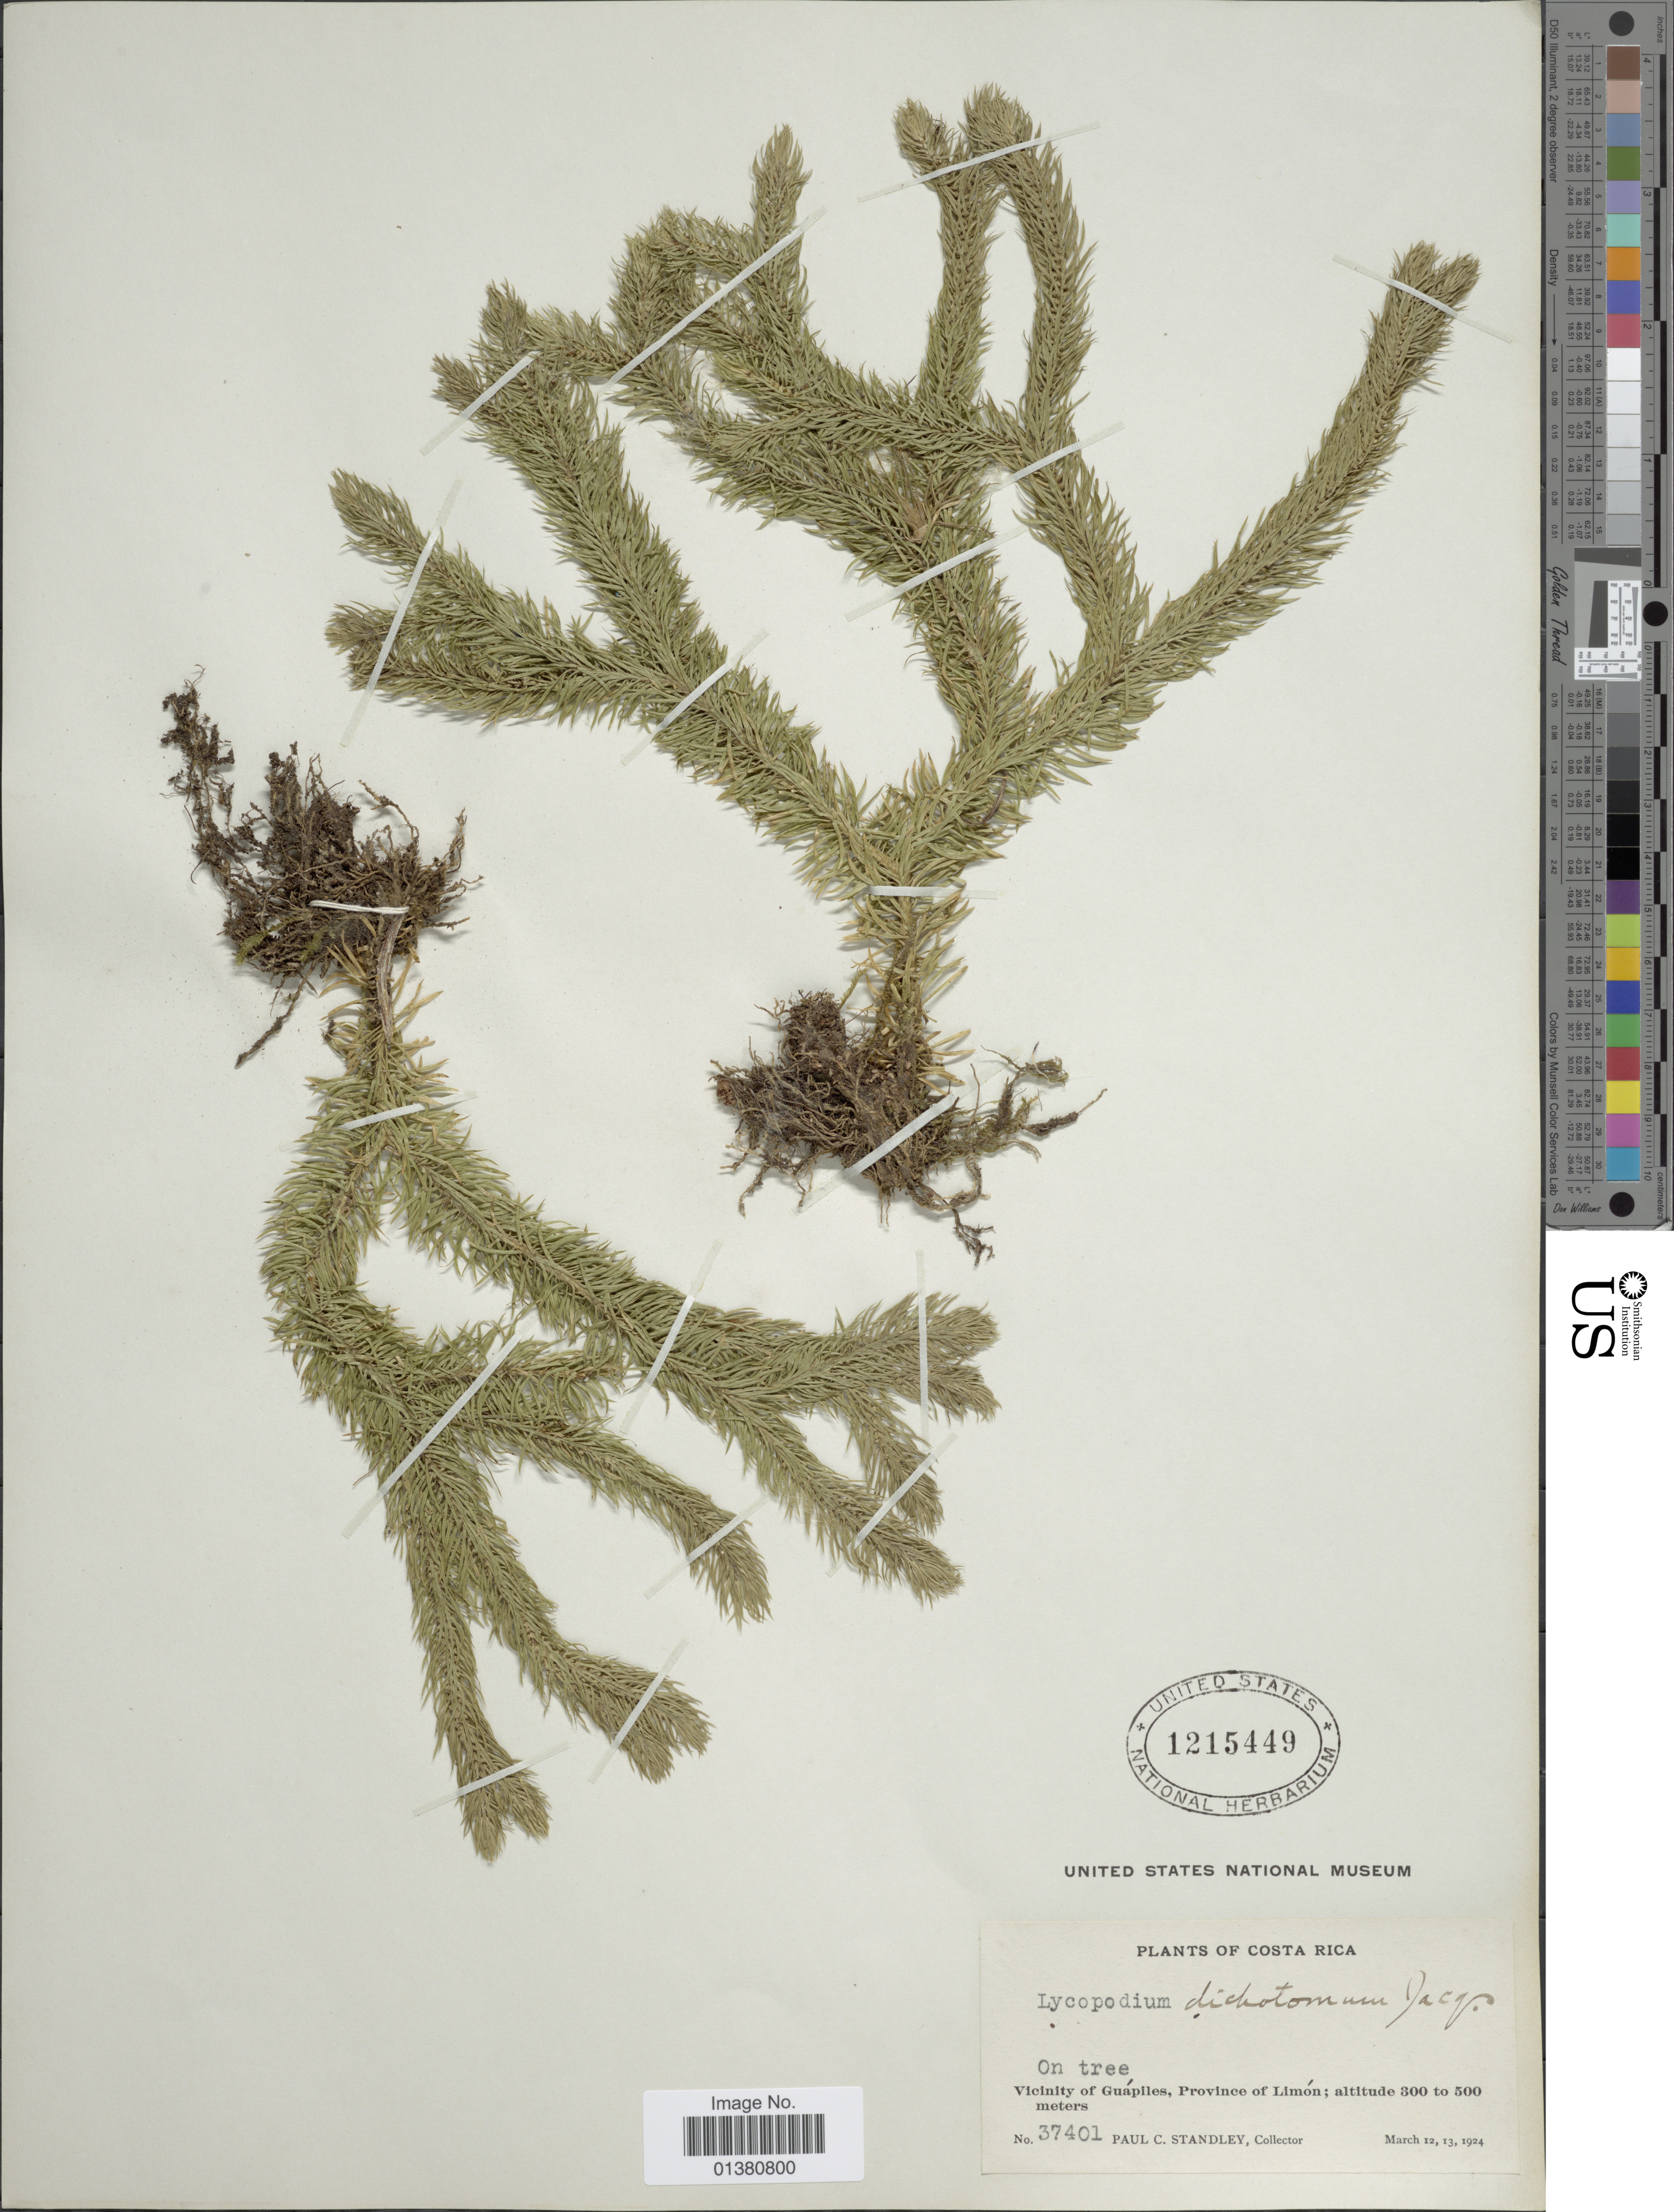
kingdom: Plantae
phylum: Tracheophyta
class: Lycopodiopsida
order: Lycopodiales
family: Lycopodiaceae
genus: Phlegmariurus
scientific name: Phlegmariurus dichotomus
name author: (Jacq.) W.H. Wagner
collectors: P. C. Standley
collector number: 37401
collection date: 1924-03-12/1924-03-13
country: Costa Rica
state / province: Limón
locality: Vicinity of Guápiles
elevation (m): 300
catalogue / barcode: US 1215449